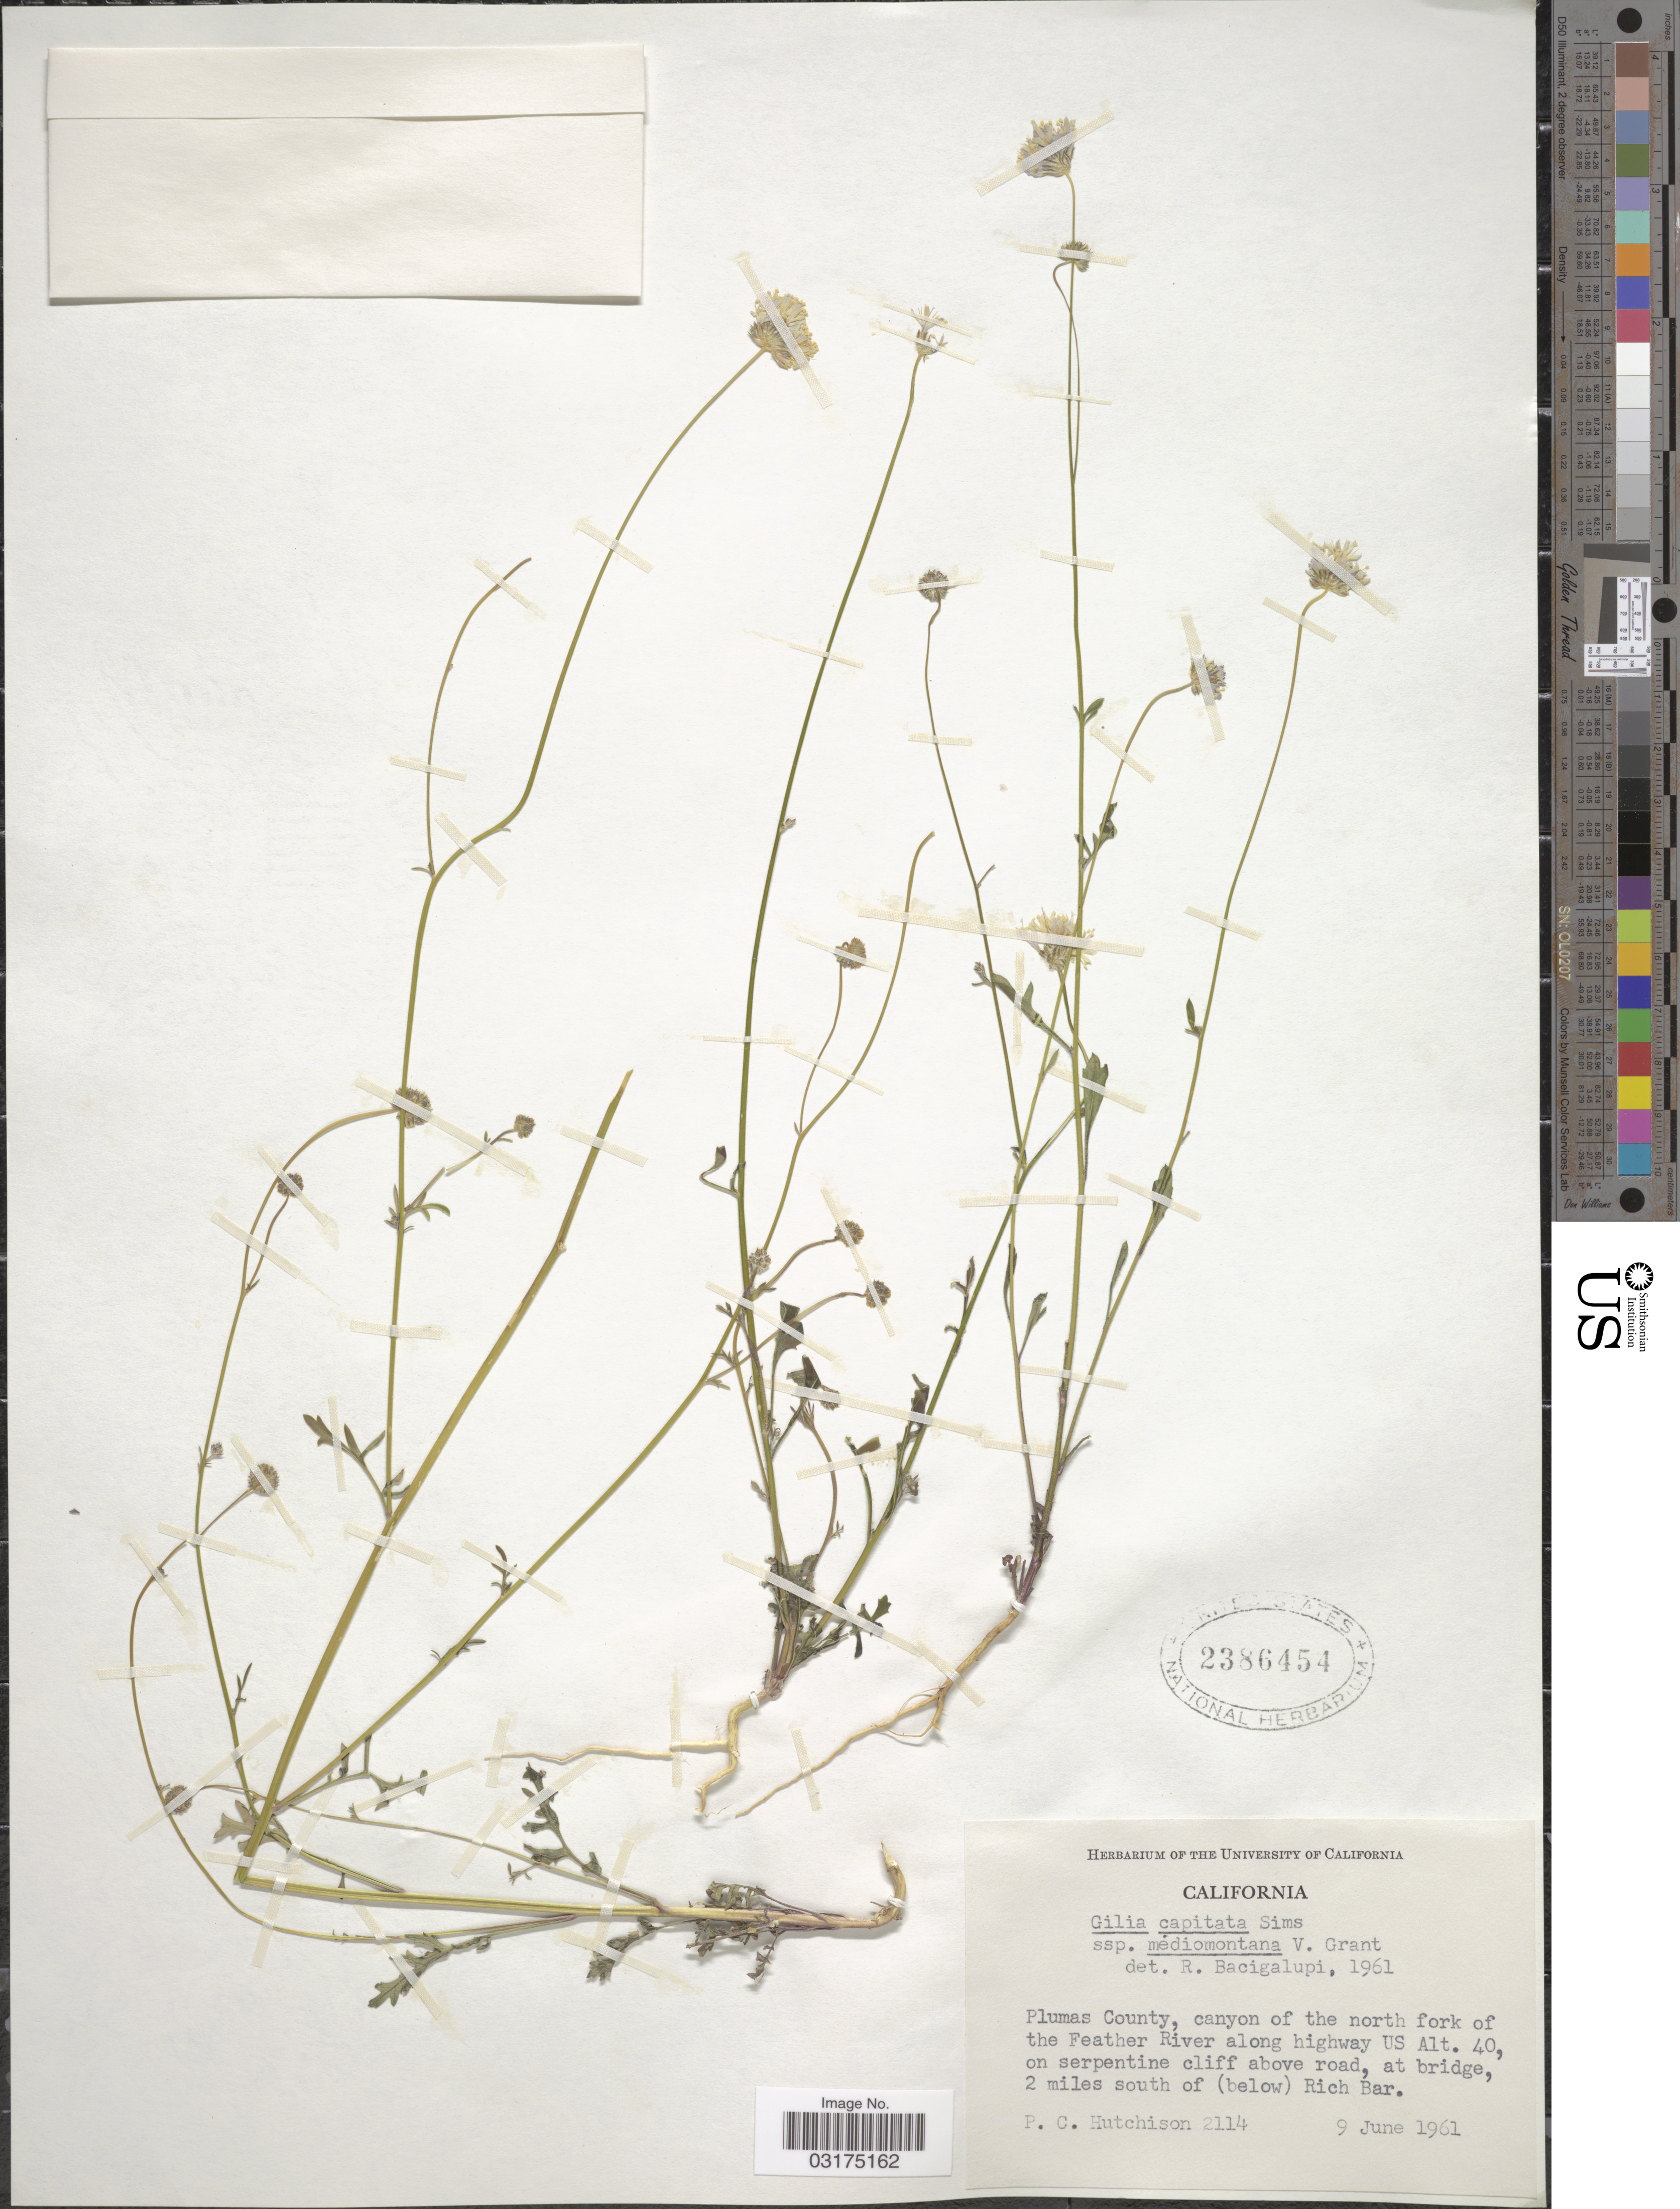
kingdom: Plantae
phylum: Tracheophyta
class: Magnoliopsida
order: Ericales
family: Polemoniaceae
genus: Gilia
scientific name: Gilia capitata subsp. mediomontana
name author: V.E. Grant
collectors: P. C. Hutchison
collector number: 2114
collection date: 1961-06-09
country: United States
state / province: California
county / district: Plumas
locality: Plumas County, canyon of the north fork of the Feather River along highway US, on serpentine cliff above road, at bridge, 2 miles south of (below) Rich Bar.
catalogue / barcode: US 2386454